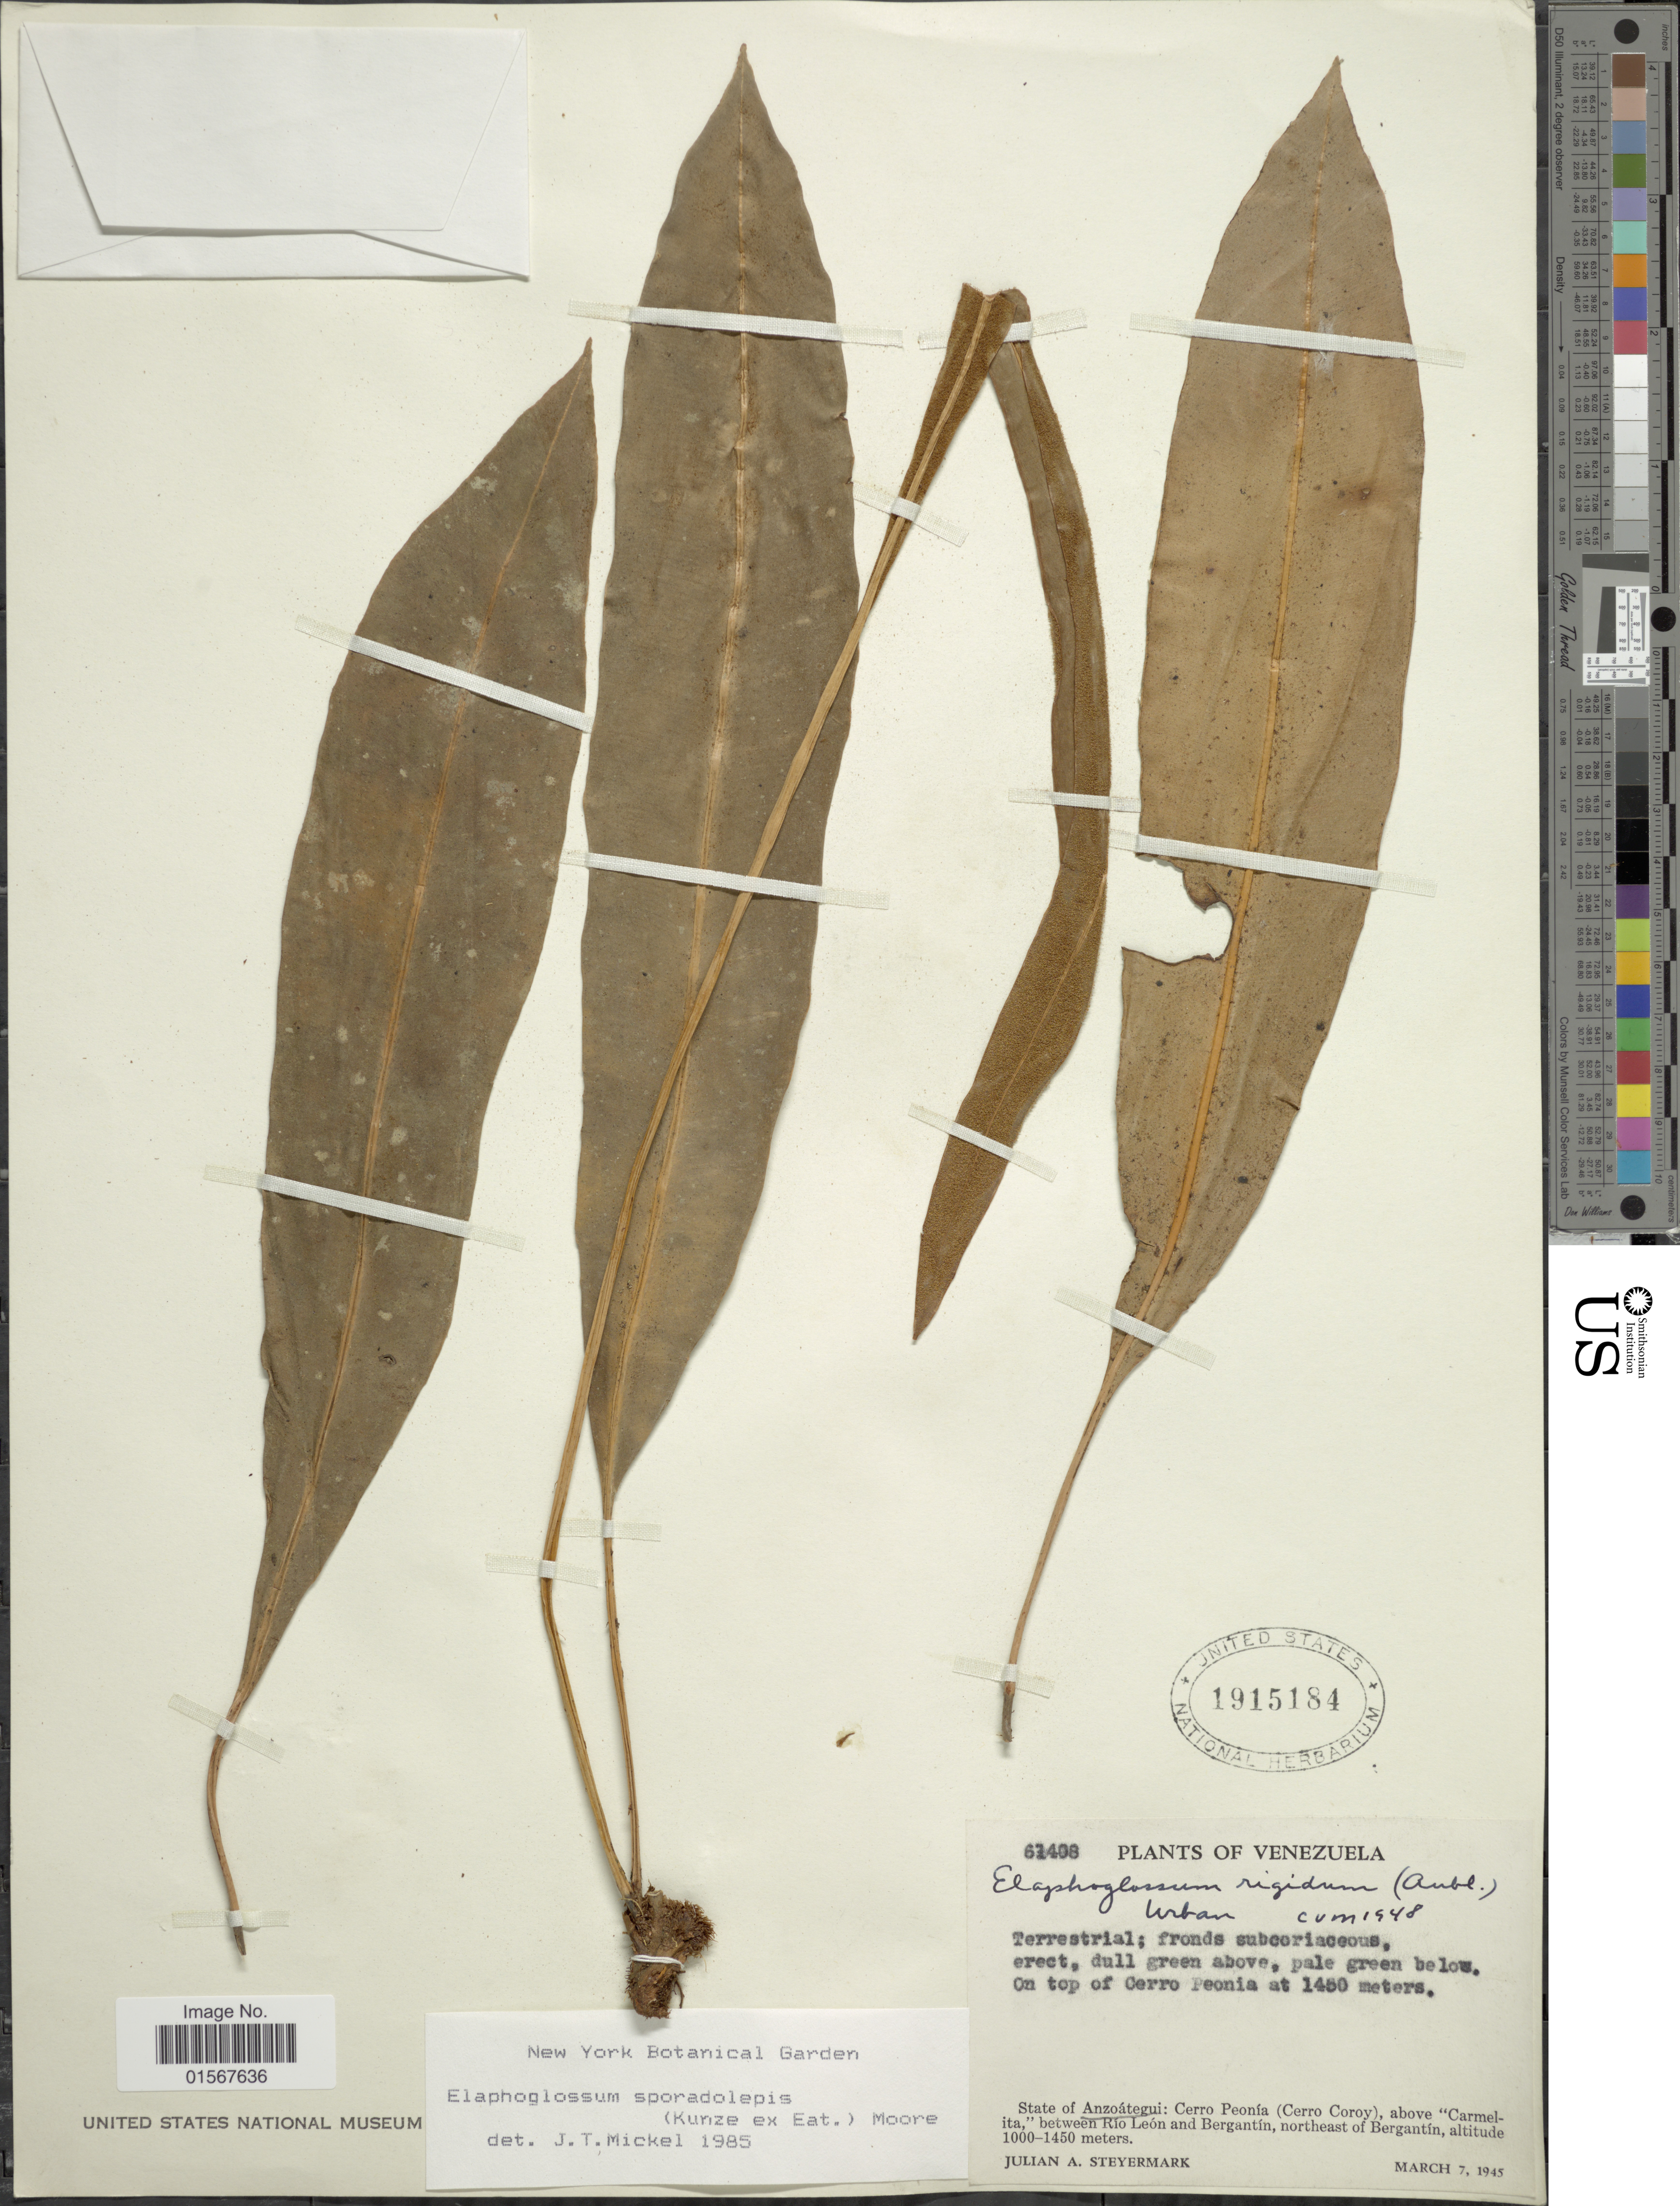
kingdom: Plantae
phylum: Tracheophyta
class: Polypodiopsida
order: Polypodiales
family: Dryopteridaceae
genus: Elaphoglossum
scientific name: Elaphoglossum sporadolepis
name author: (Kunze ex Kuhn) T. Moore ex C. Chr.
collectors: J. Steyermark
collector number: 61408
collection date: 1945-03-07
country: Venezuela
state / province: Anzoategui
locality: State of Anzoategui: Cerro Peonia (Cerro Coroy), above "Carmelita," between Rio Leon and Bergantin, northeast of Bergantin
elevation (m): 1000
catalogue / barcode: US 1915184